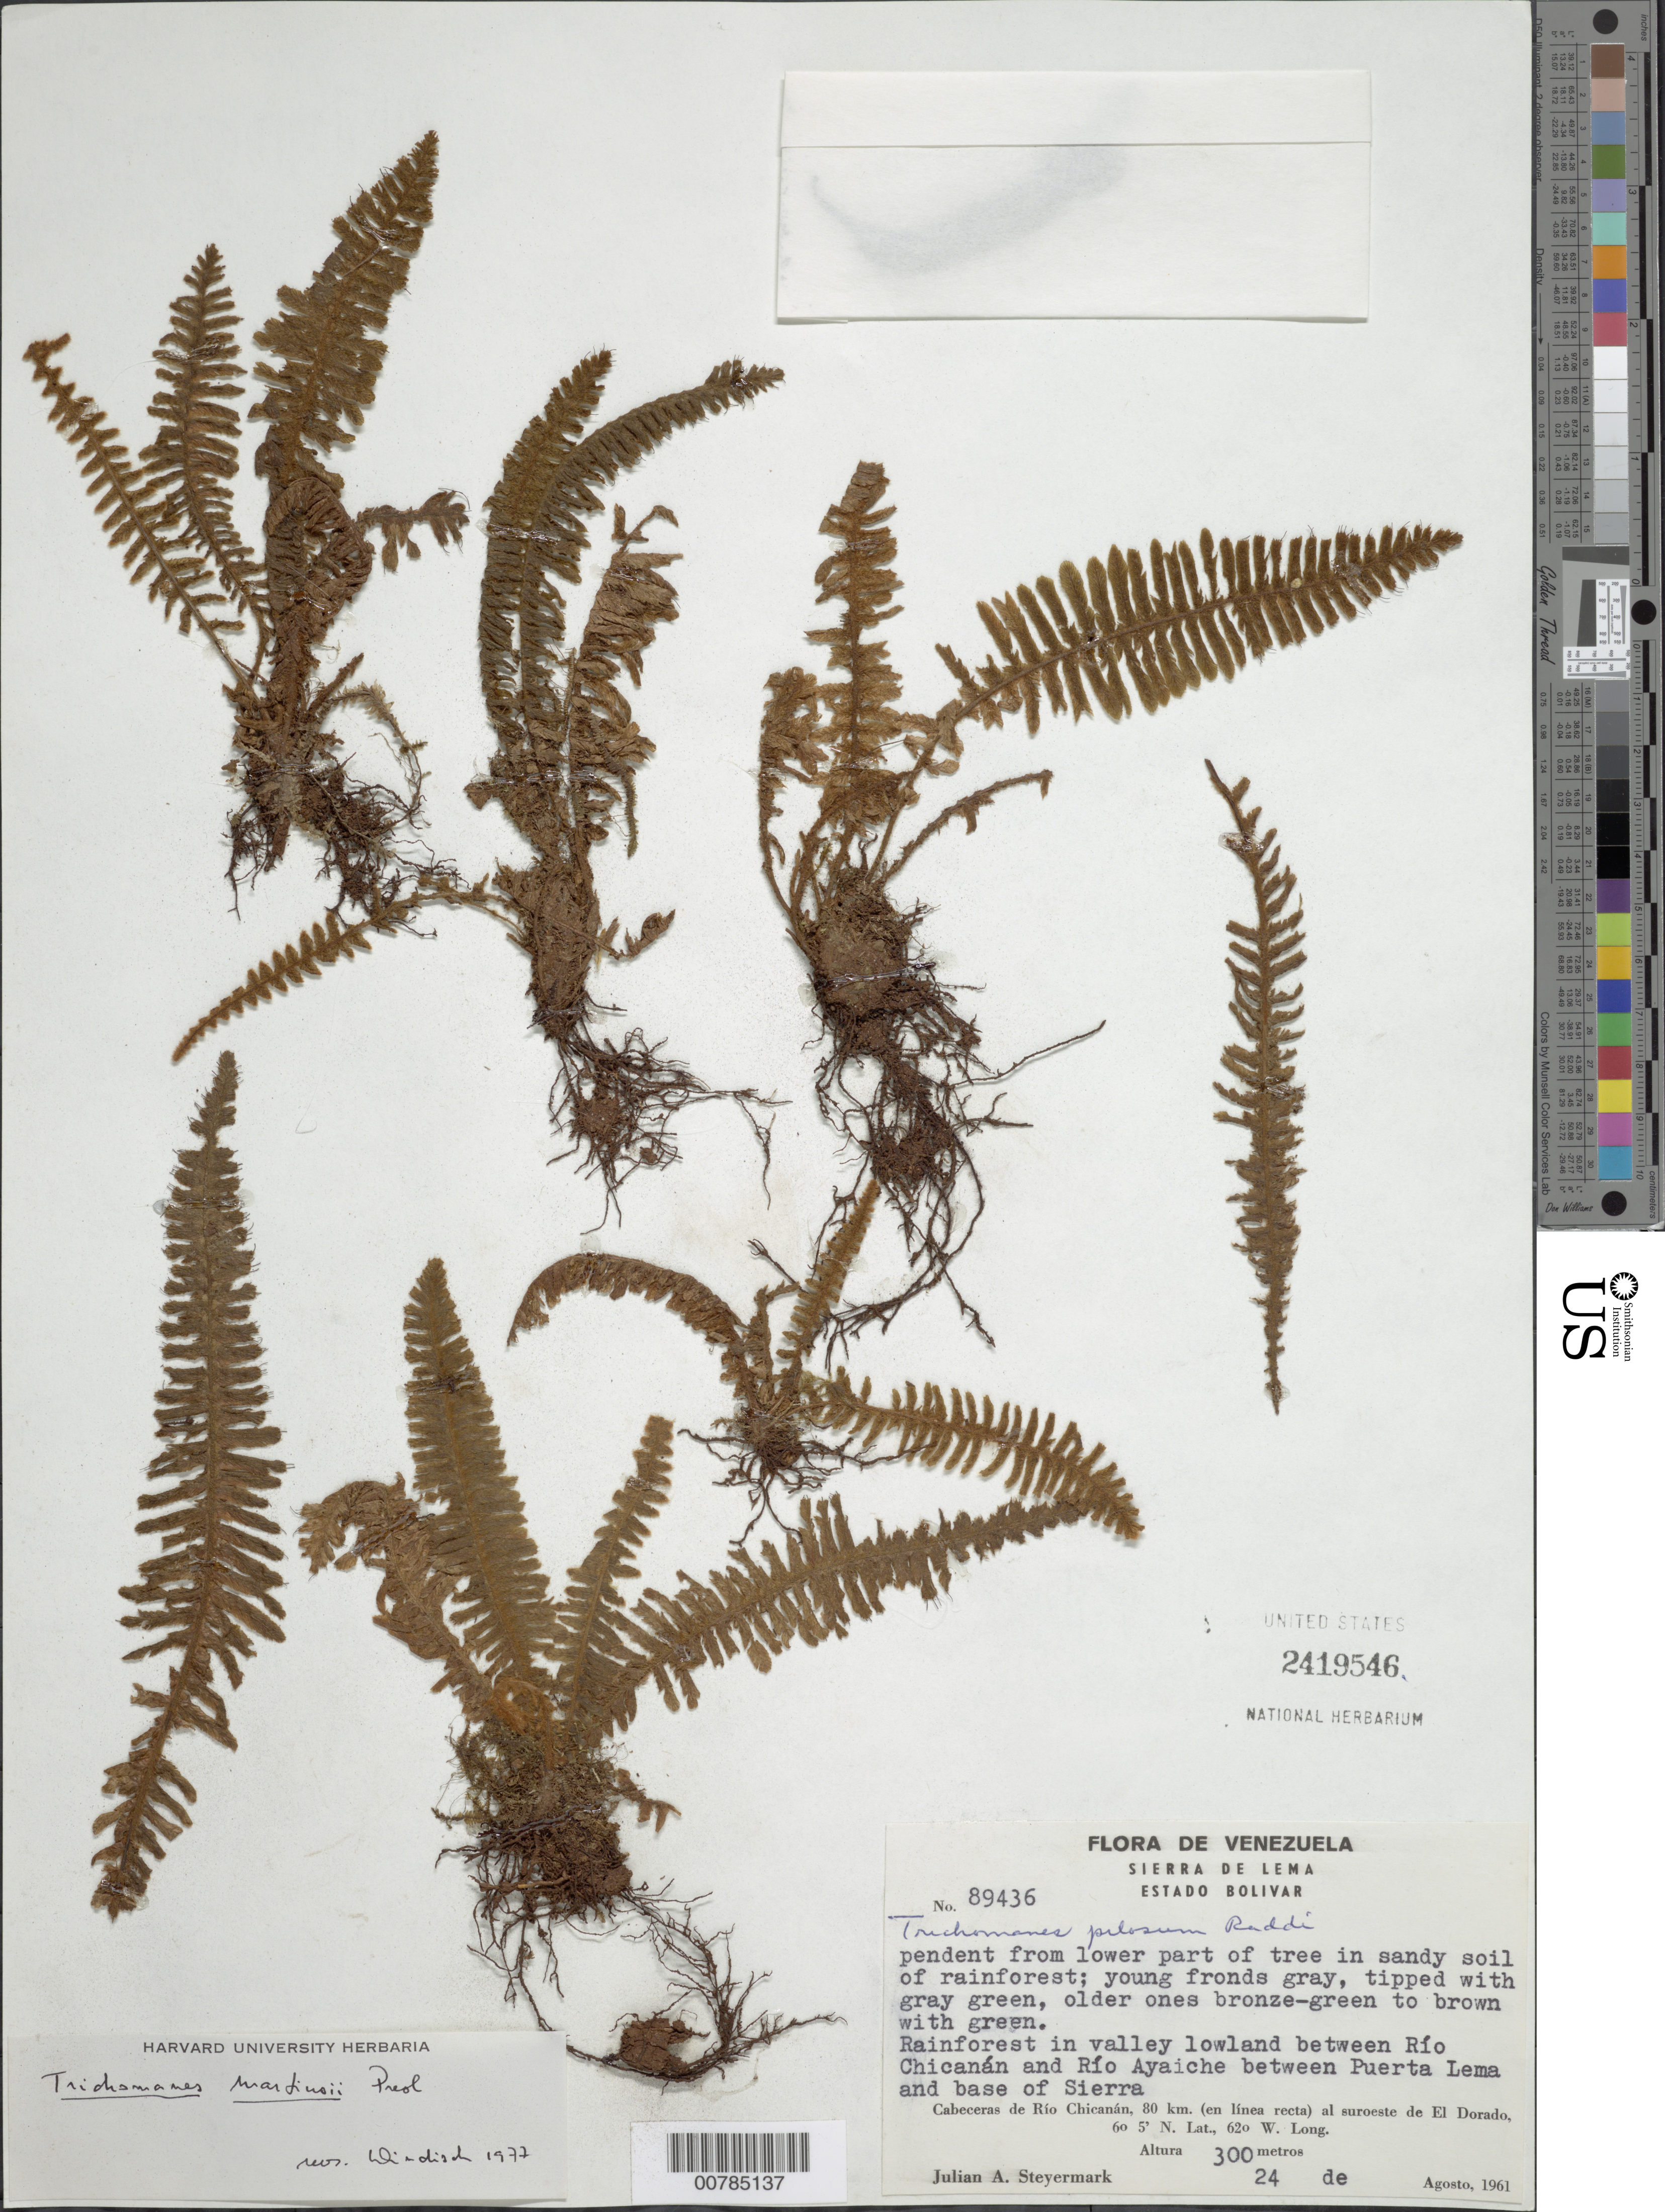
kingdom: Plantae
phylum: Tracheophyta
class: Polypodiopsida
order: Hymenophyllales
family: Hymenophyllaceae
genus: Trichomanes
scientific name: Trichomanes martiusii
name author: C. Presl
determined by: Windisch, Paulo Guenter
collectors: J. Steyermark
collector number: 89436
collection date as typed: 24-Aug-61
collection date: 1961-08-24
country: Venezuela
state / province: Bolívar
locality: Sierra de Lema, Cabaceras de Río Chicanan, 80 km in straight line to SW of El Dorado, between Río Chicanan and Río Ayaiche, between Puerta Lema and base of Sierra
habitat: Rainforest in valley lowland; on sandy soil of rainforest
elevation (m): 300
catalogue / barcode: US 2419546